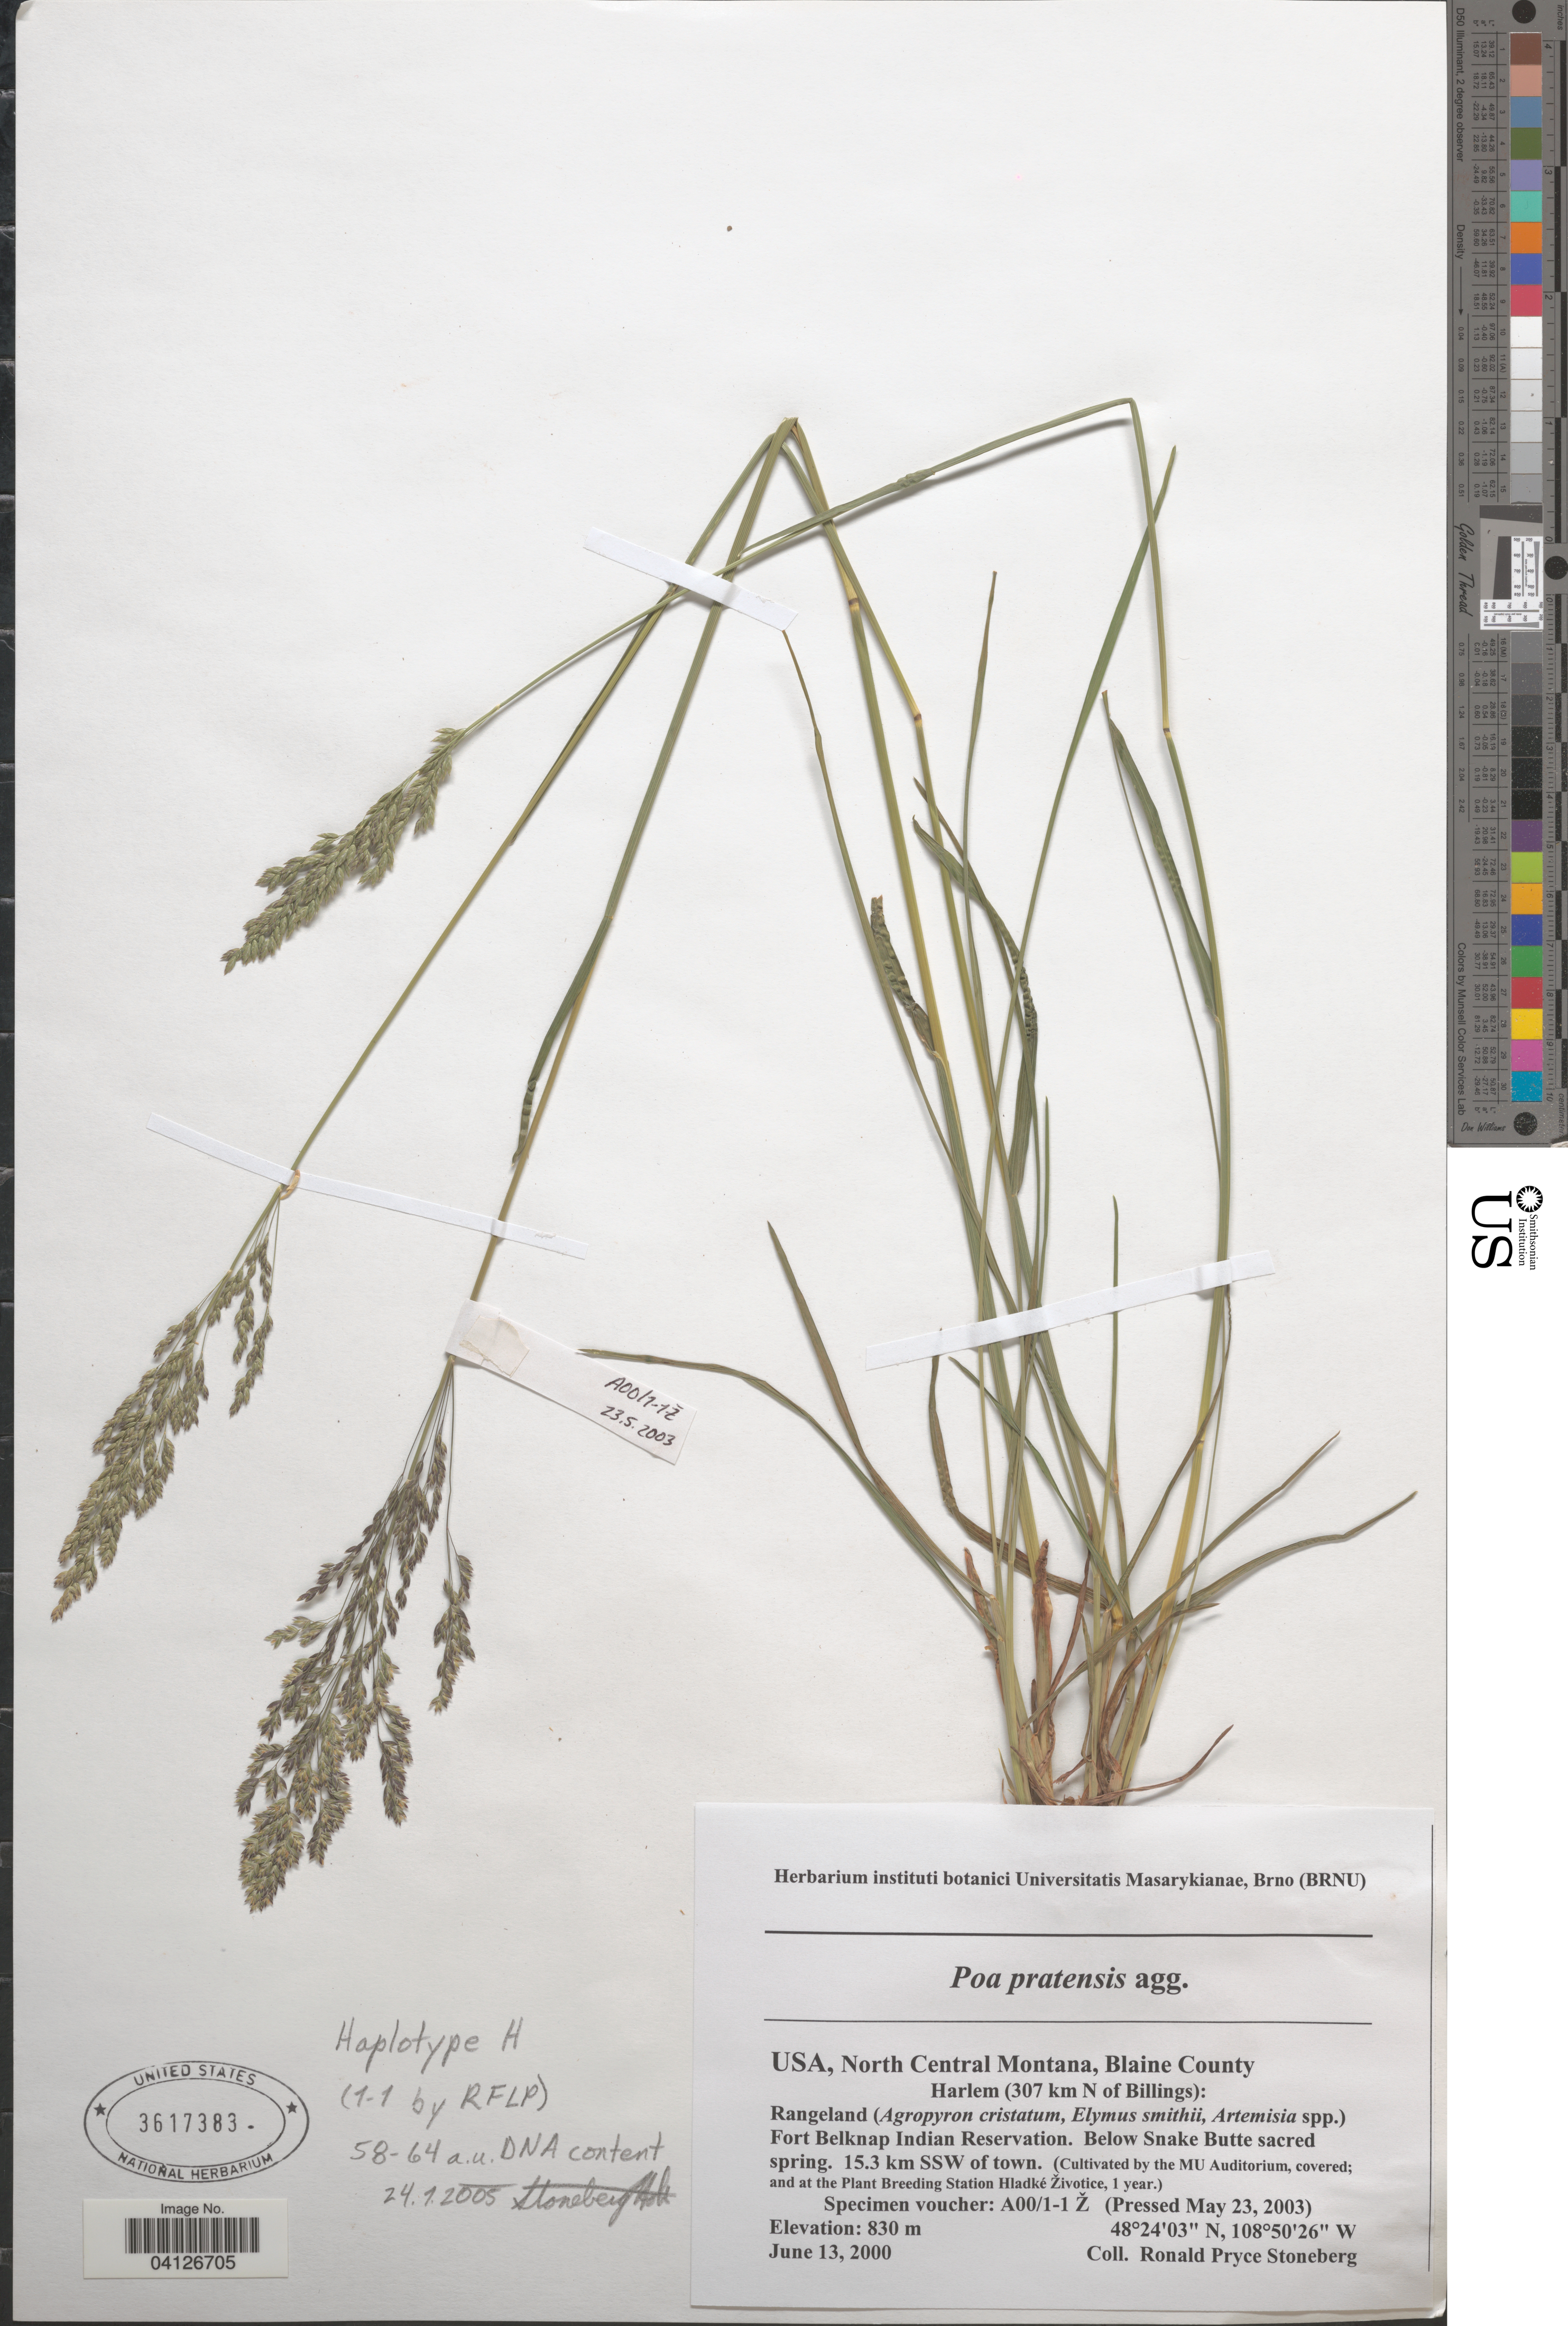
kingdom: Plantae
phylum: Tracheophyta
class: Liliopsida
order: Poales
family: Poaceae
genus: Poa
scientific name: Poa pratensis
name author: L.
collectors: Ex herb. instituti botanici Universitatis Masarykianae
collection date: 2003-05-23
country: Czechia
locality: (Cultivated by the MU Auditorium, covered; and at the Plant Breeding Station Hladké Životice, 1 year.).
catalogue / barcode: US 3617383